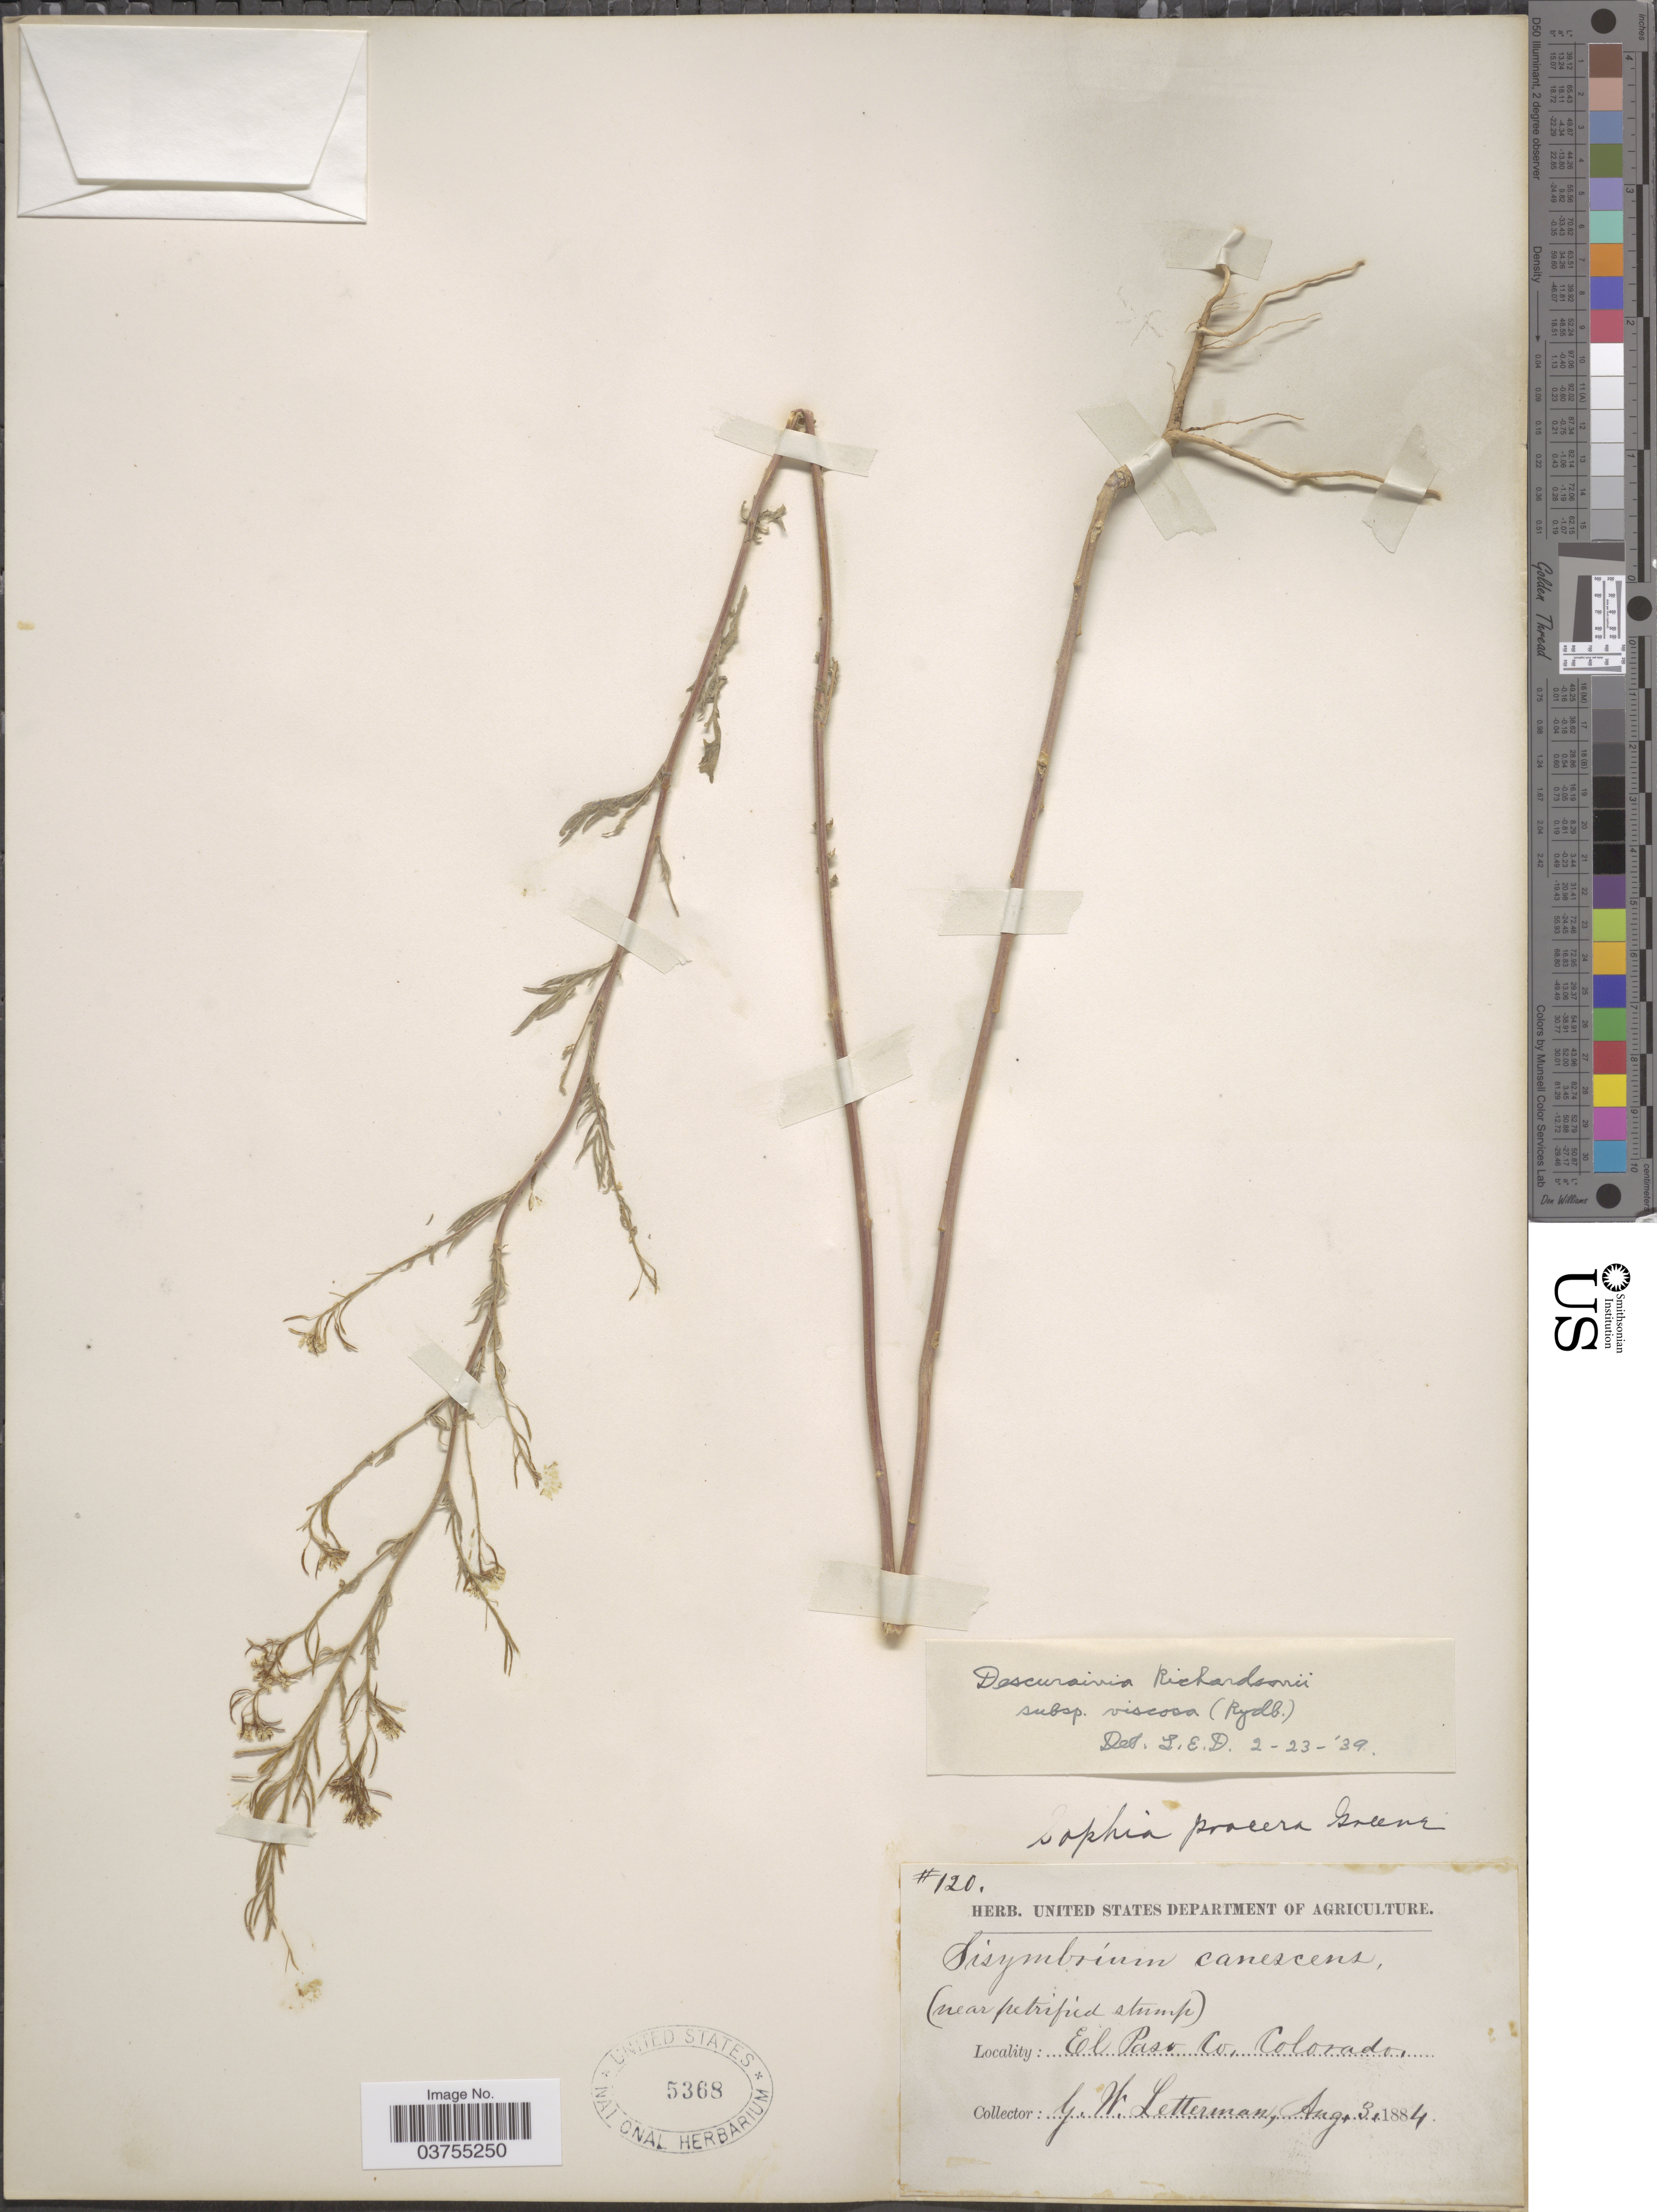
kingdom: Plantae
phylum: Tracheophyta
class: Magnoliopsida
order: Brassicales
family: Brassicaceae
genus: Descurainia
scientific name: Descurainia richardsonii subsp. viscosa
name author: (Rydb.) Detling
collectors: G. W. Letterman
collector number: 120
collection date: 1884-08-03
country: United States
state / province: Colorado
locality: El Paso Co.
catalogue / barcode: US 5368